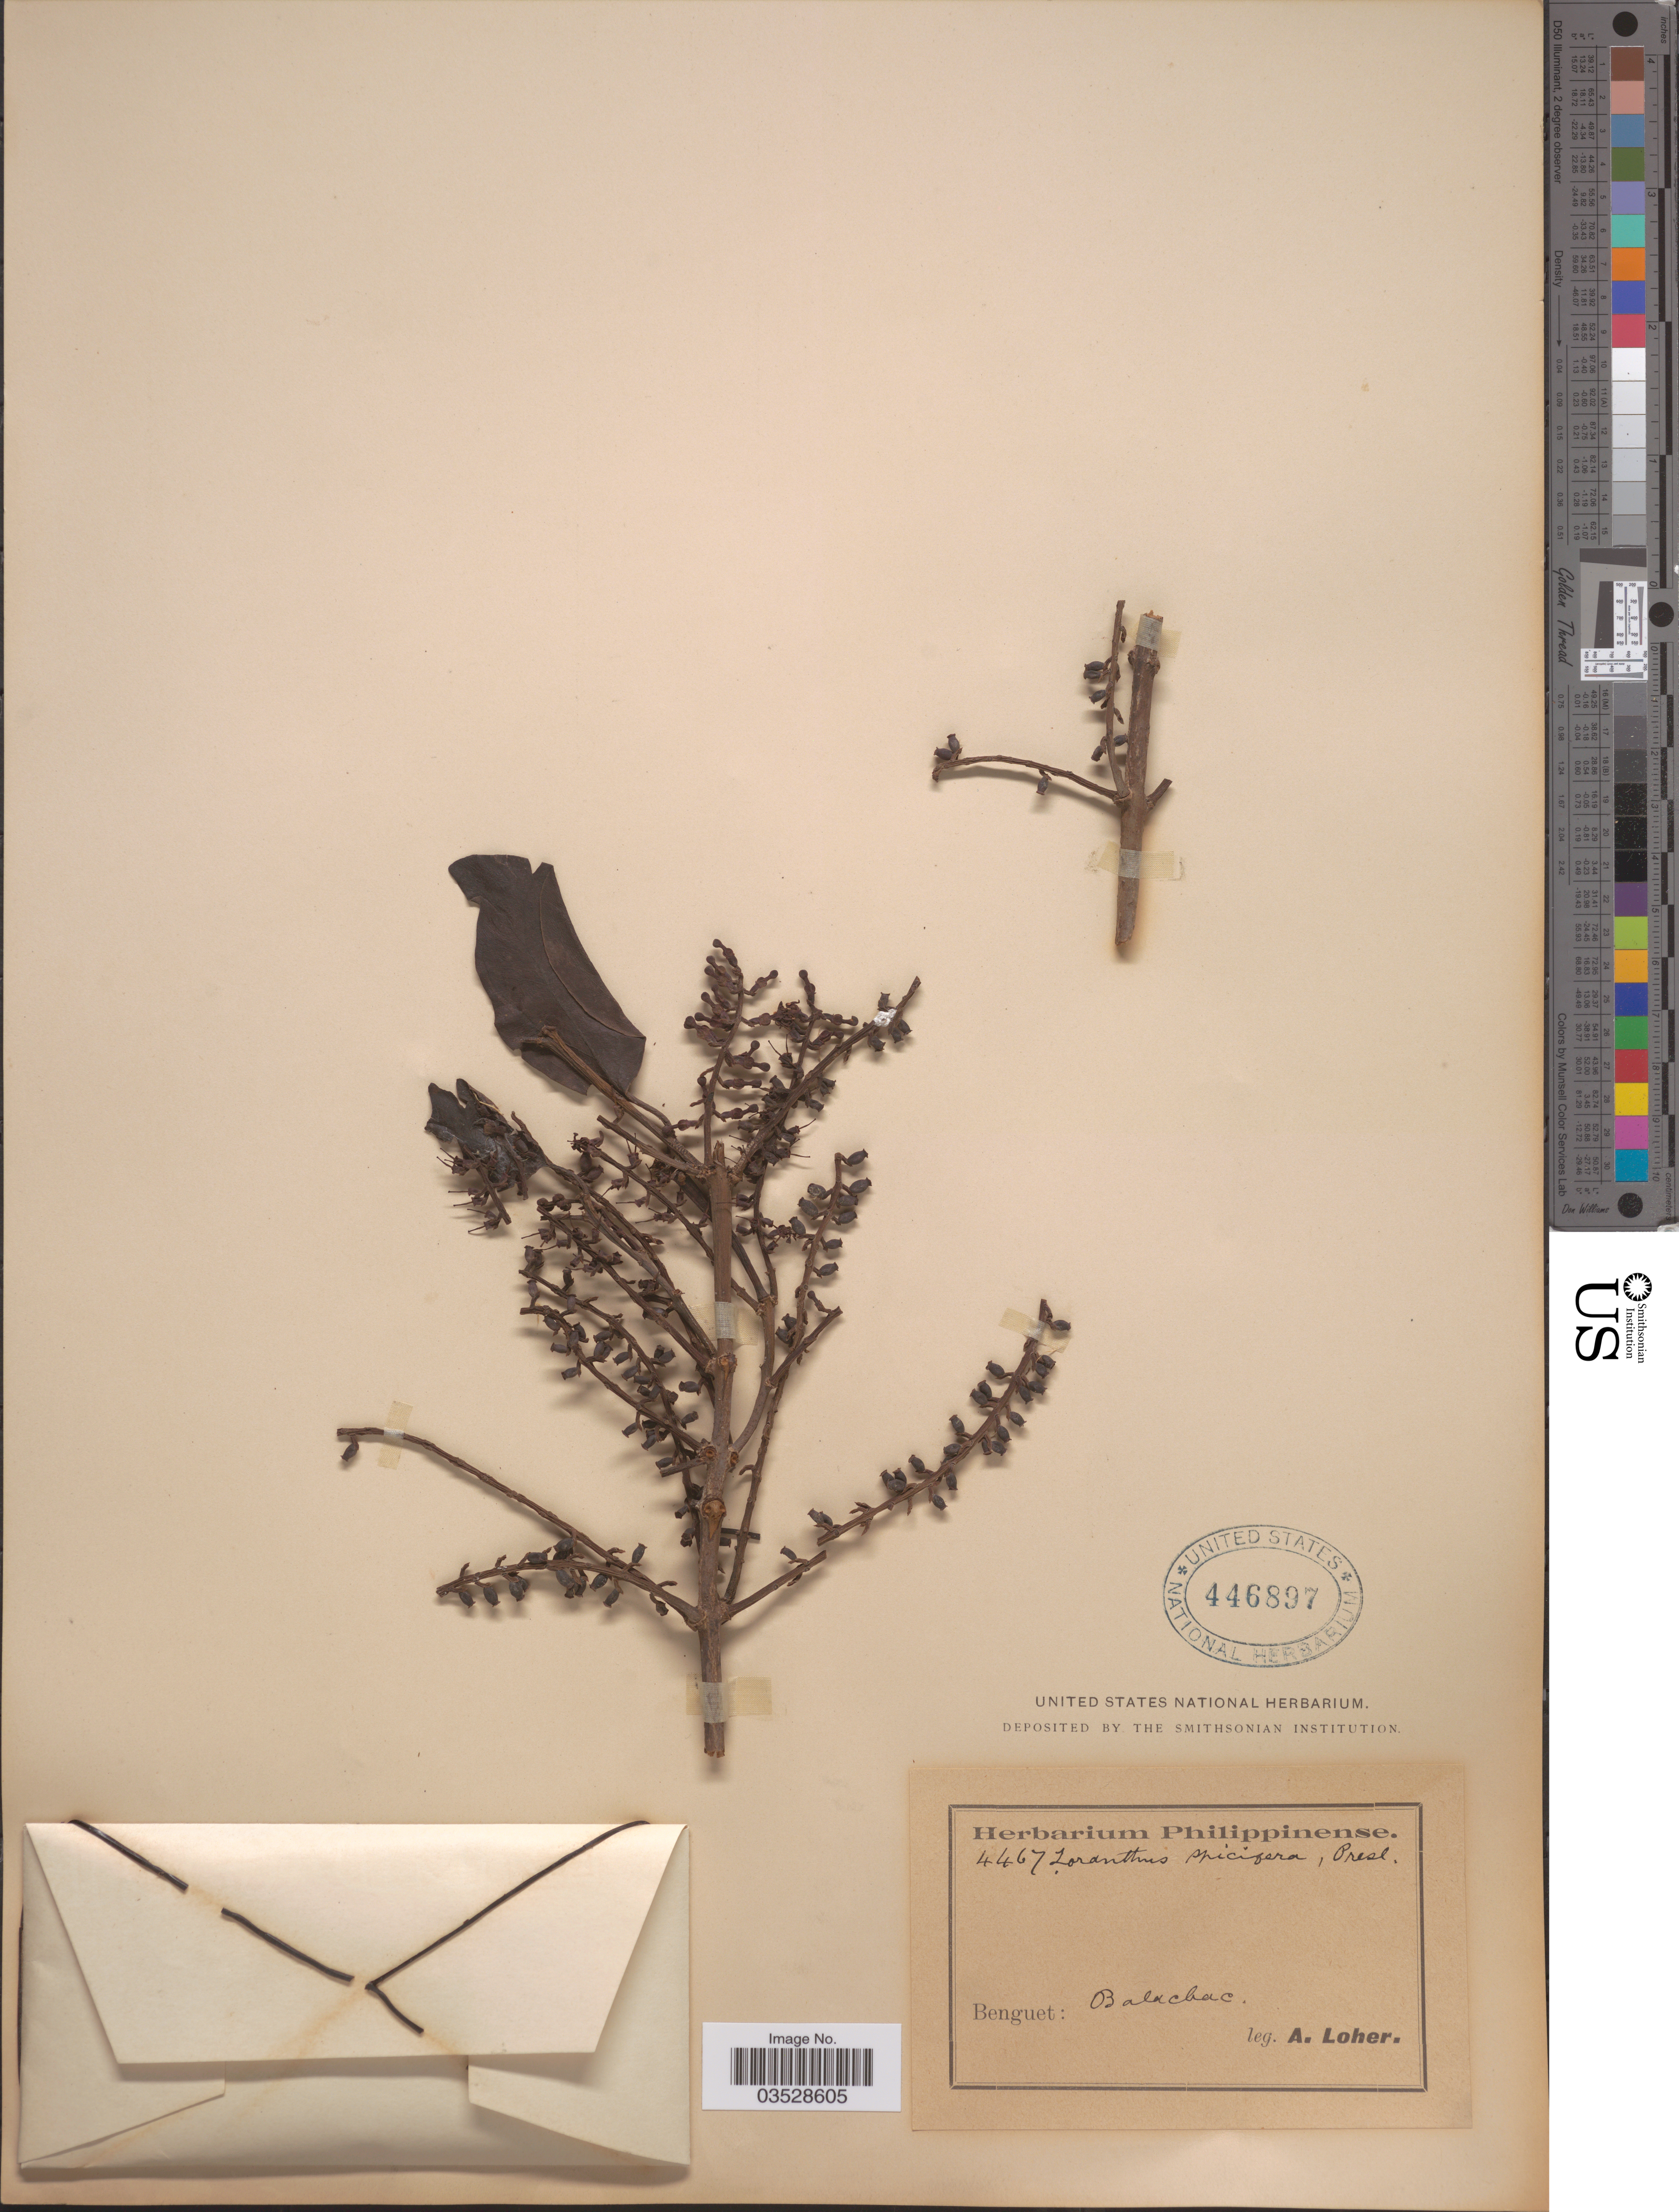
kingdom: Plantae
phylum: Tracheophyta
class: Magnoliopsida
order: Santalales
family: Loranthaceae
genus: Loranthus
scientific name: Loranthus pentapetalus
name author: Roxb.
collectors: A. Loher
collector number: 4467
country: Philippines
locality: Benguet: Balacbac.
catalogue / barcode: US 446897